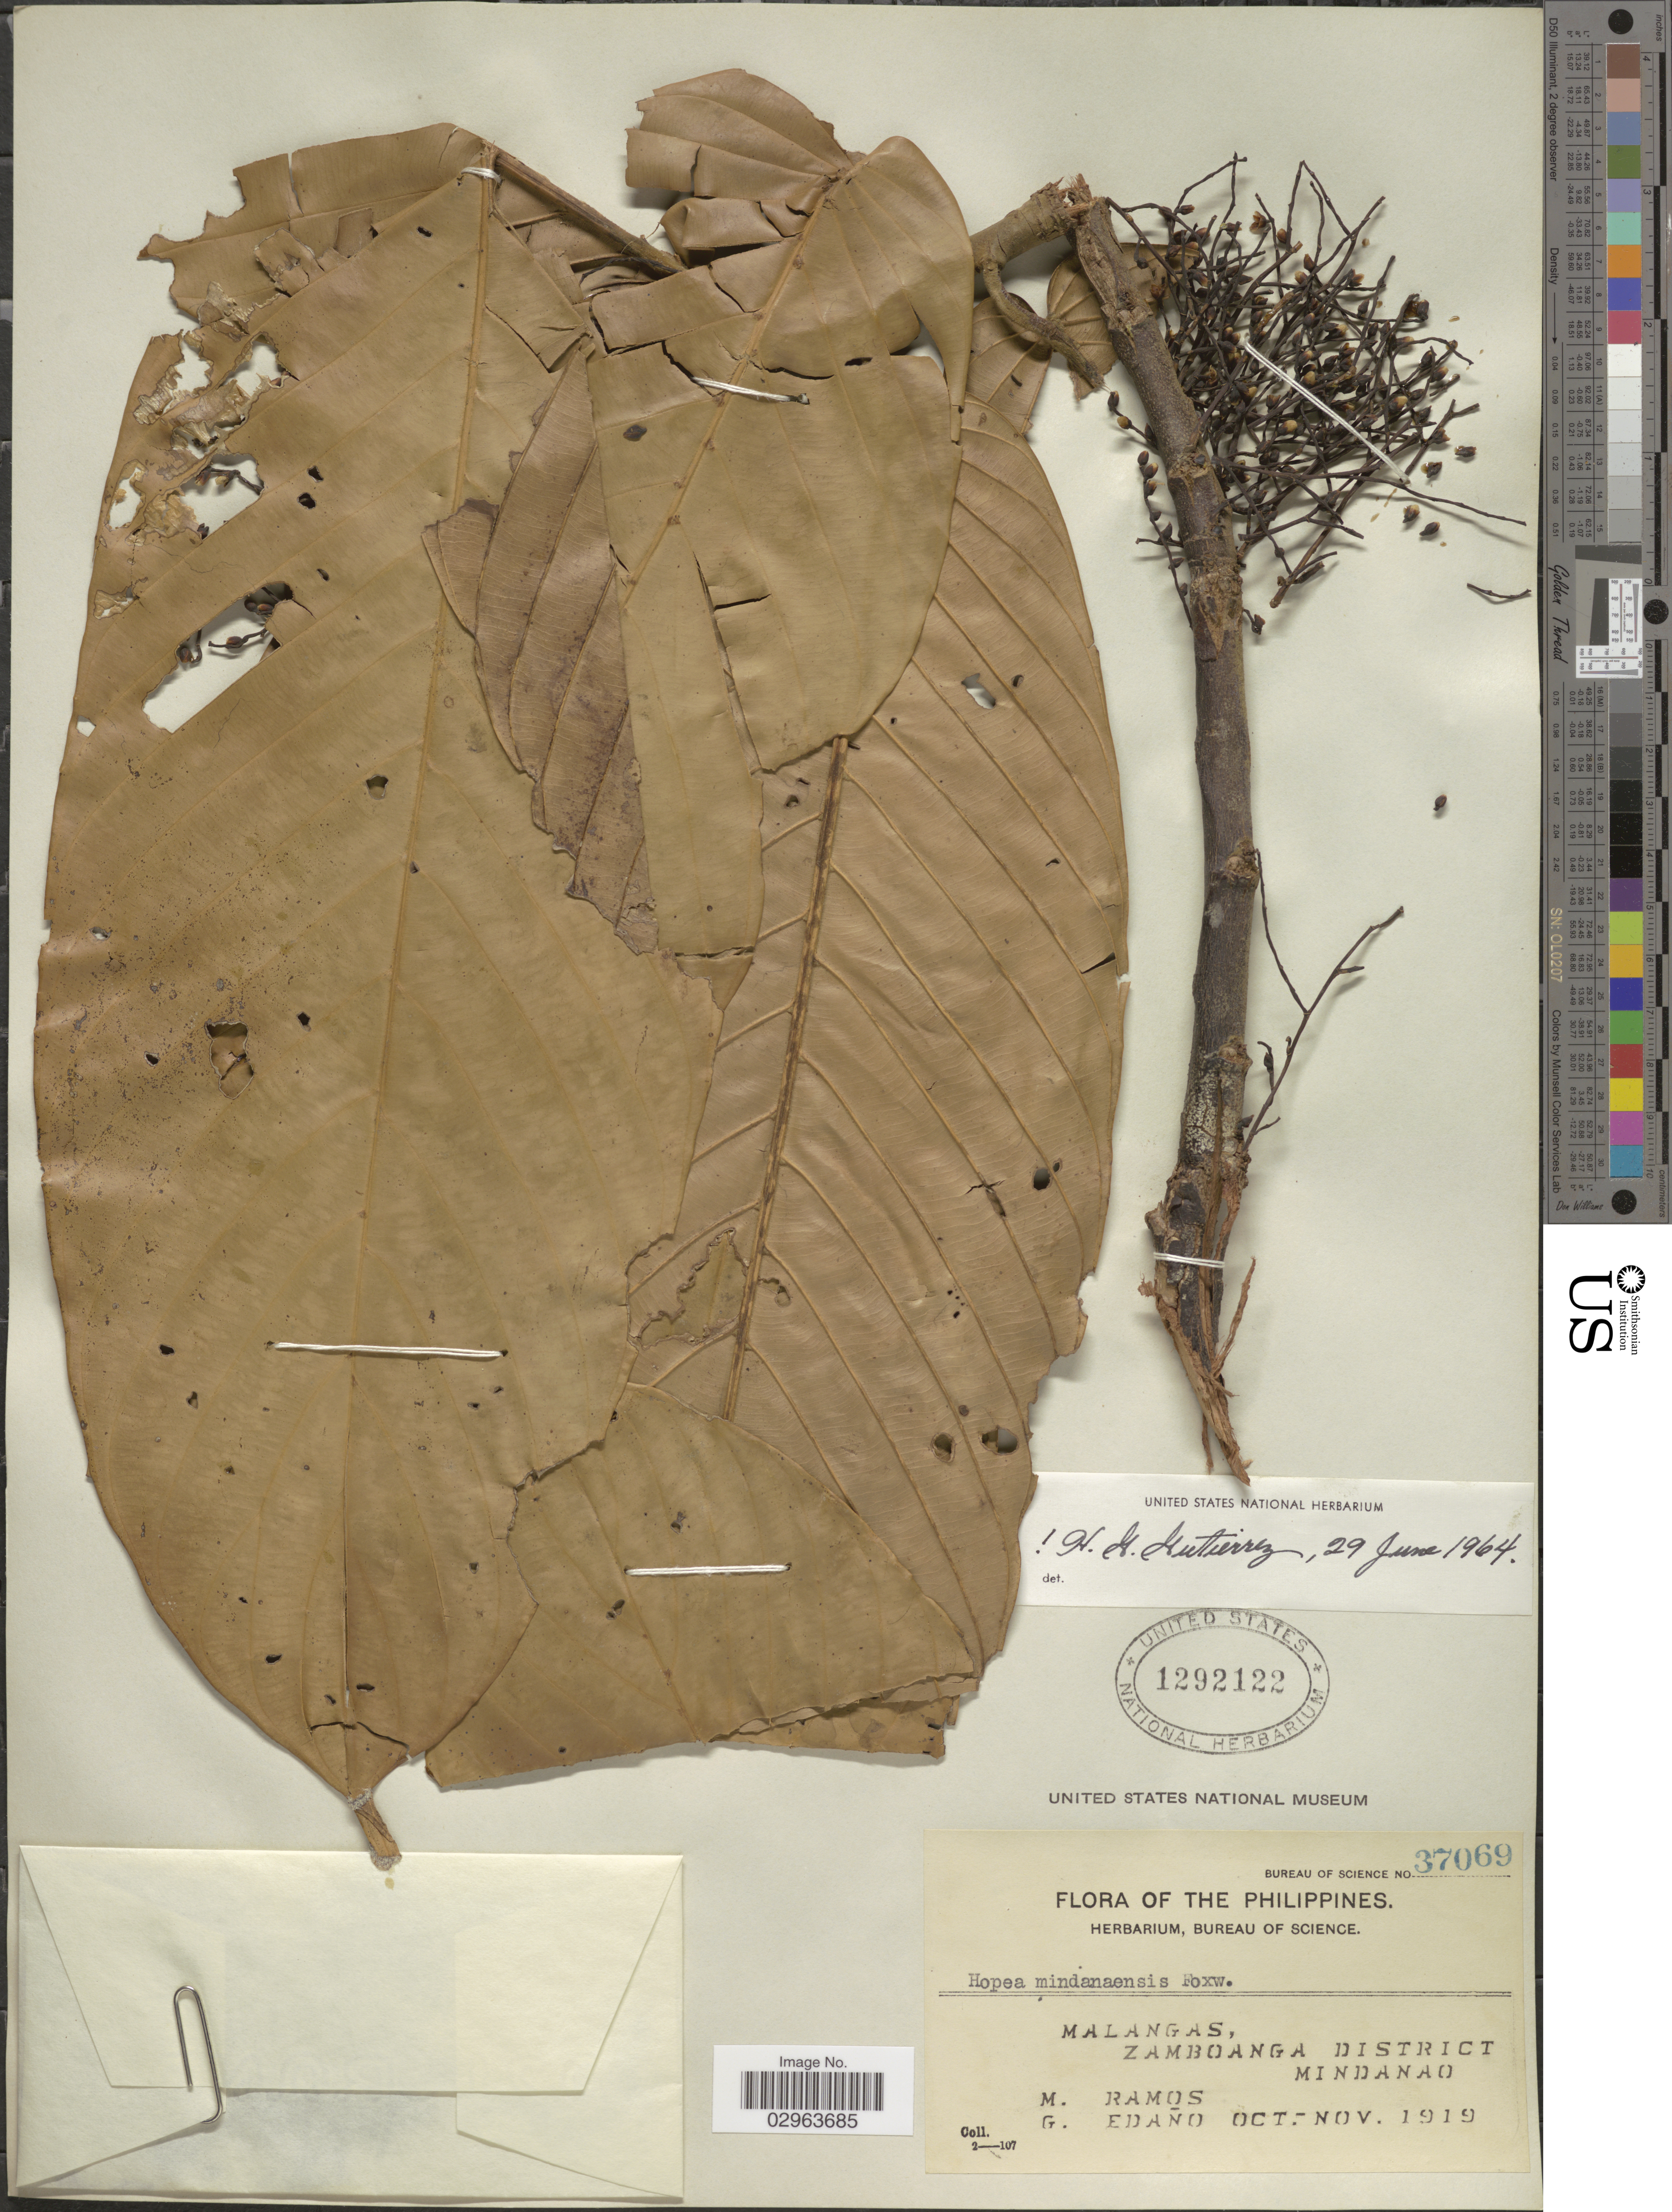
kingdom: Plantae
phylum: Tracheophyta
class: Magnoliopsida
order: Malvales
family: Dipterocarpaceae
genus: Hopea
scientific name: Hopea mindanensis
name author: Foxw.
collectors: M. Ramos & G. Edaño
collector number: Bureau of Science 37069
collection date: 1919-10/1919-11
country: Philippines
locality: Malangas, Zamboanga District, Mindanao.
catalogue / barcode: US 1292122